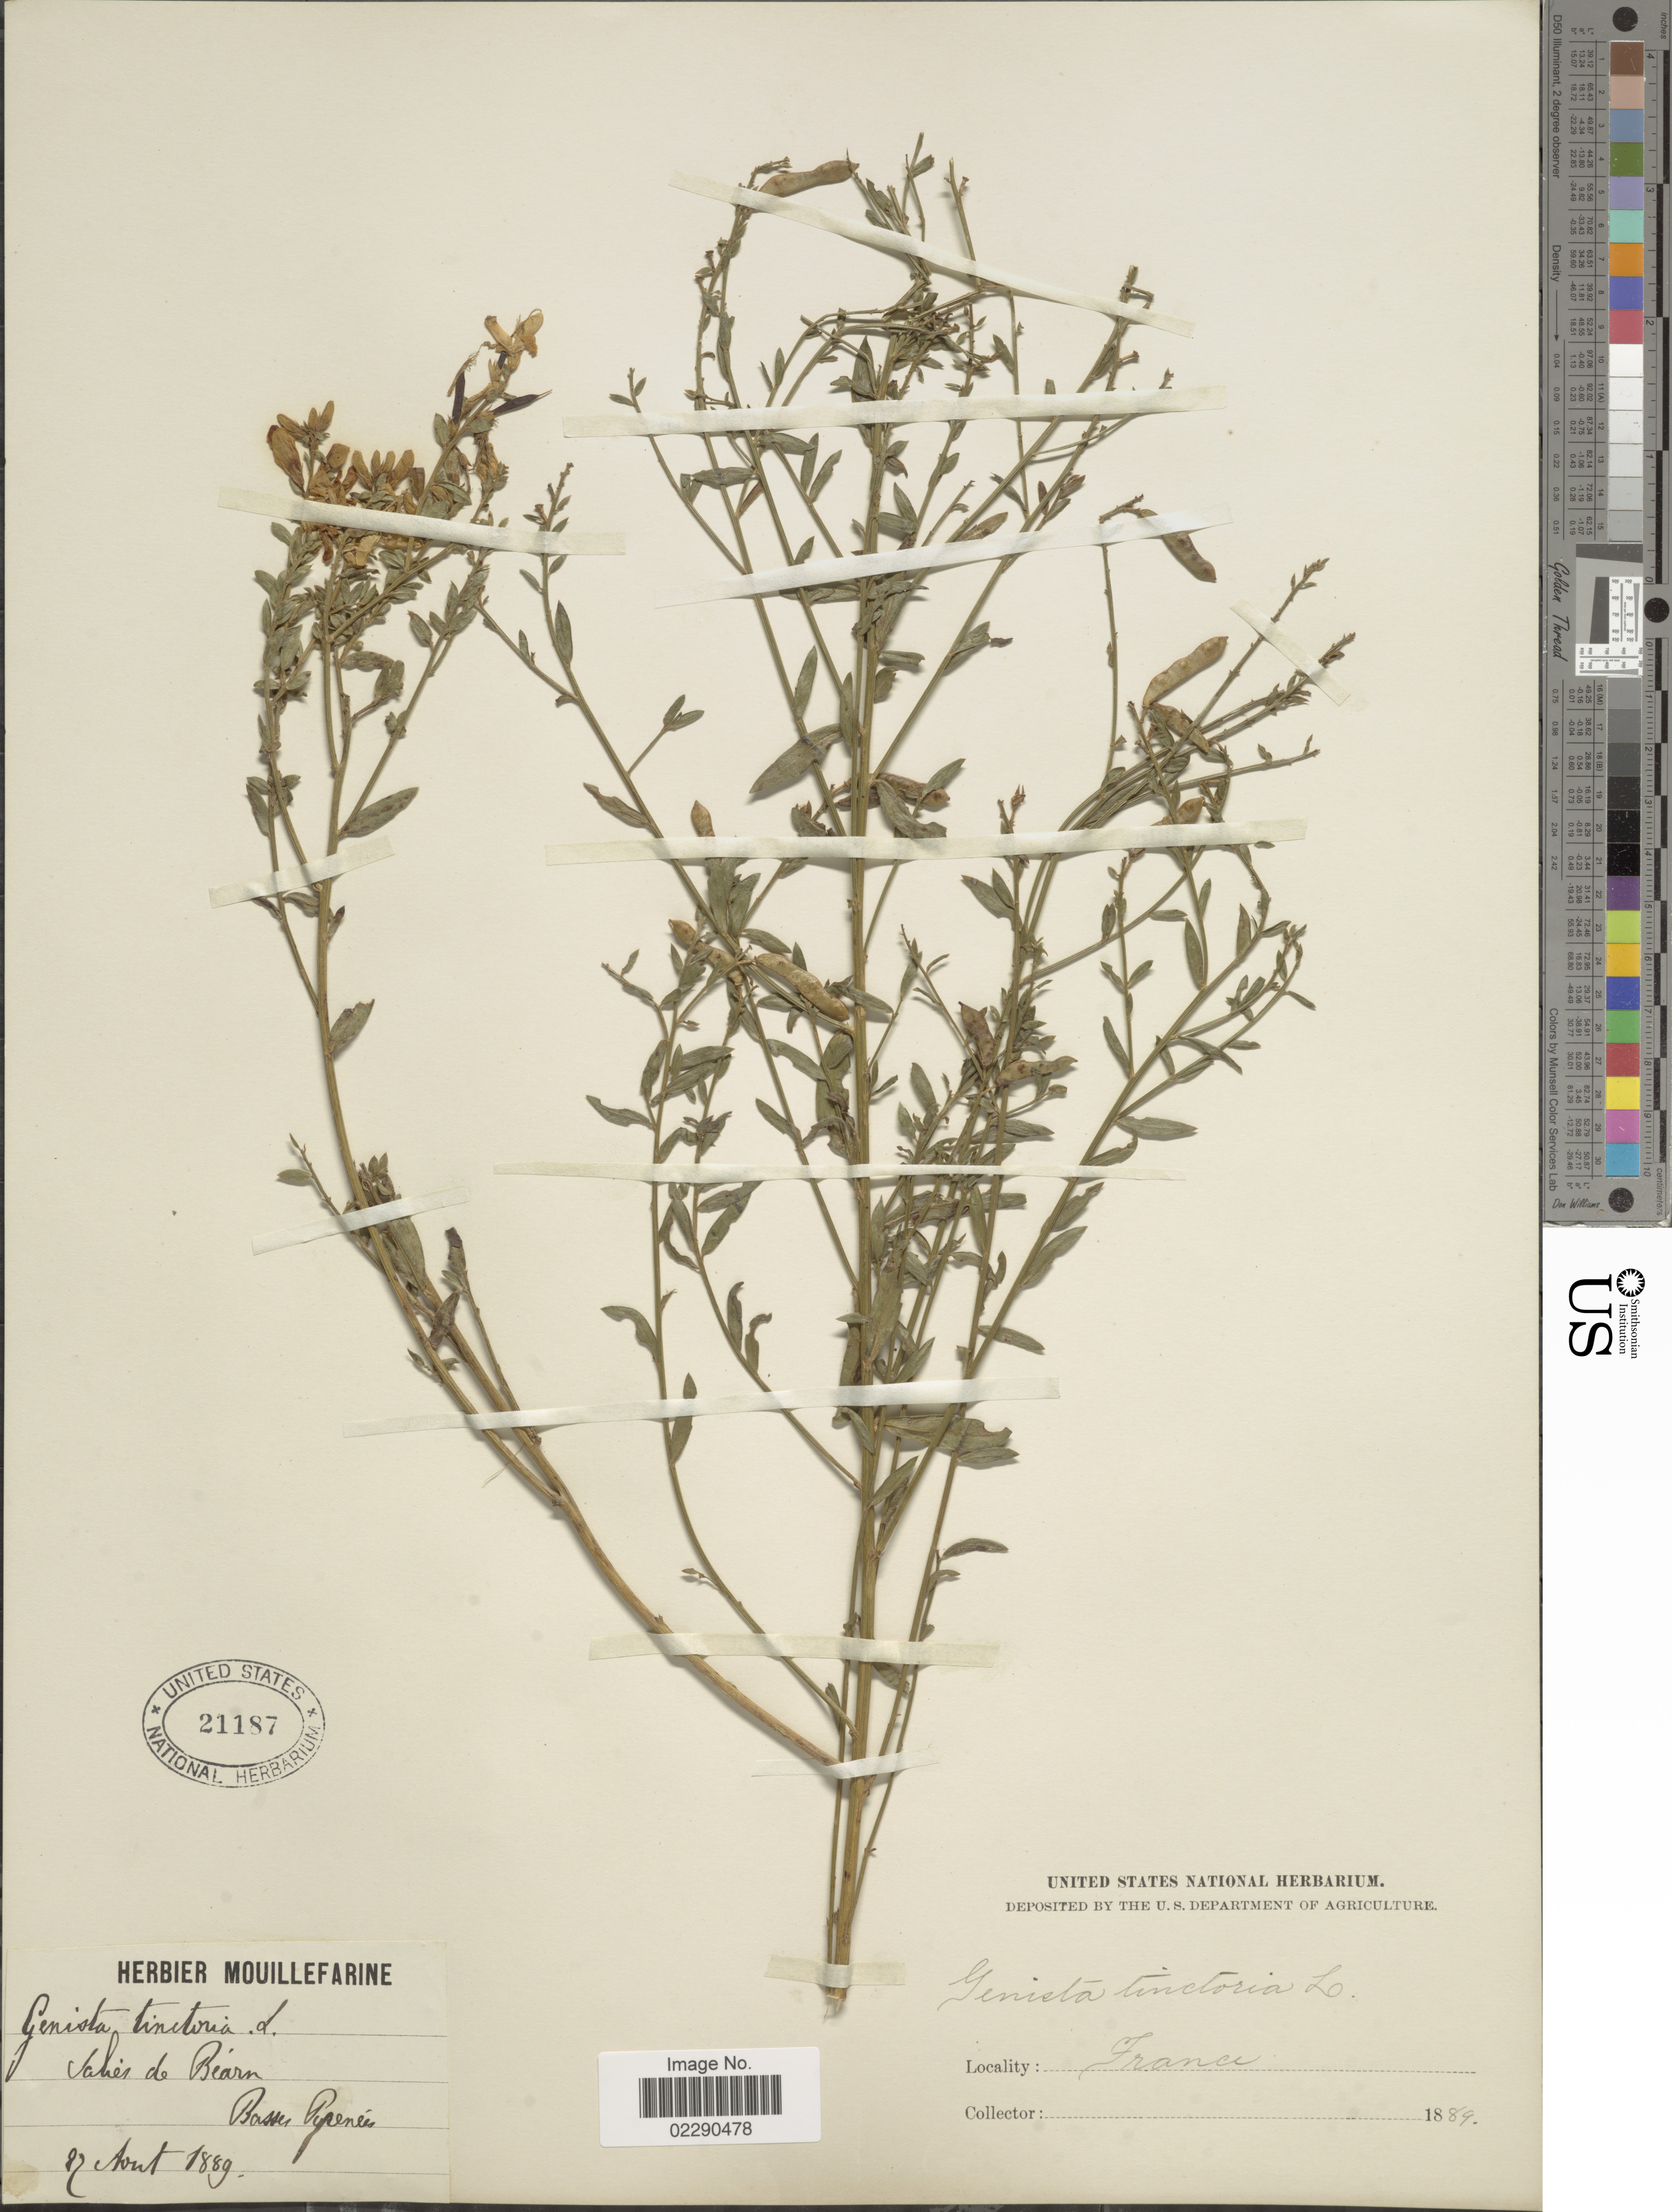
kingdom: Plantae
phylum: Tracheophyta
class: Magnoliopsida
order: Fabales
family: Fabaceae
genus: Genista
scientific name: Genista tinctoria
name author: L.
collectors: ex herb. Mouillefarine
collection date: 1889-08-27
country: France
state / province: Nouvelle-Aquitaine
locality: Salies de Béarn, Basses Pyrénées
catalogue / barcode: US 21187